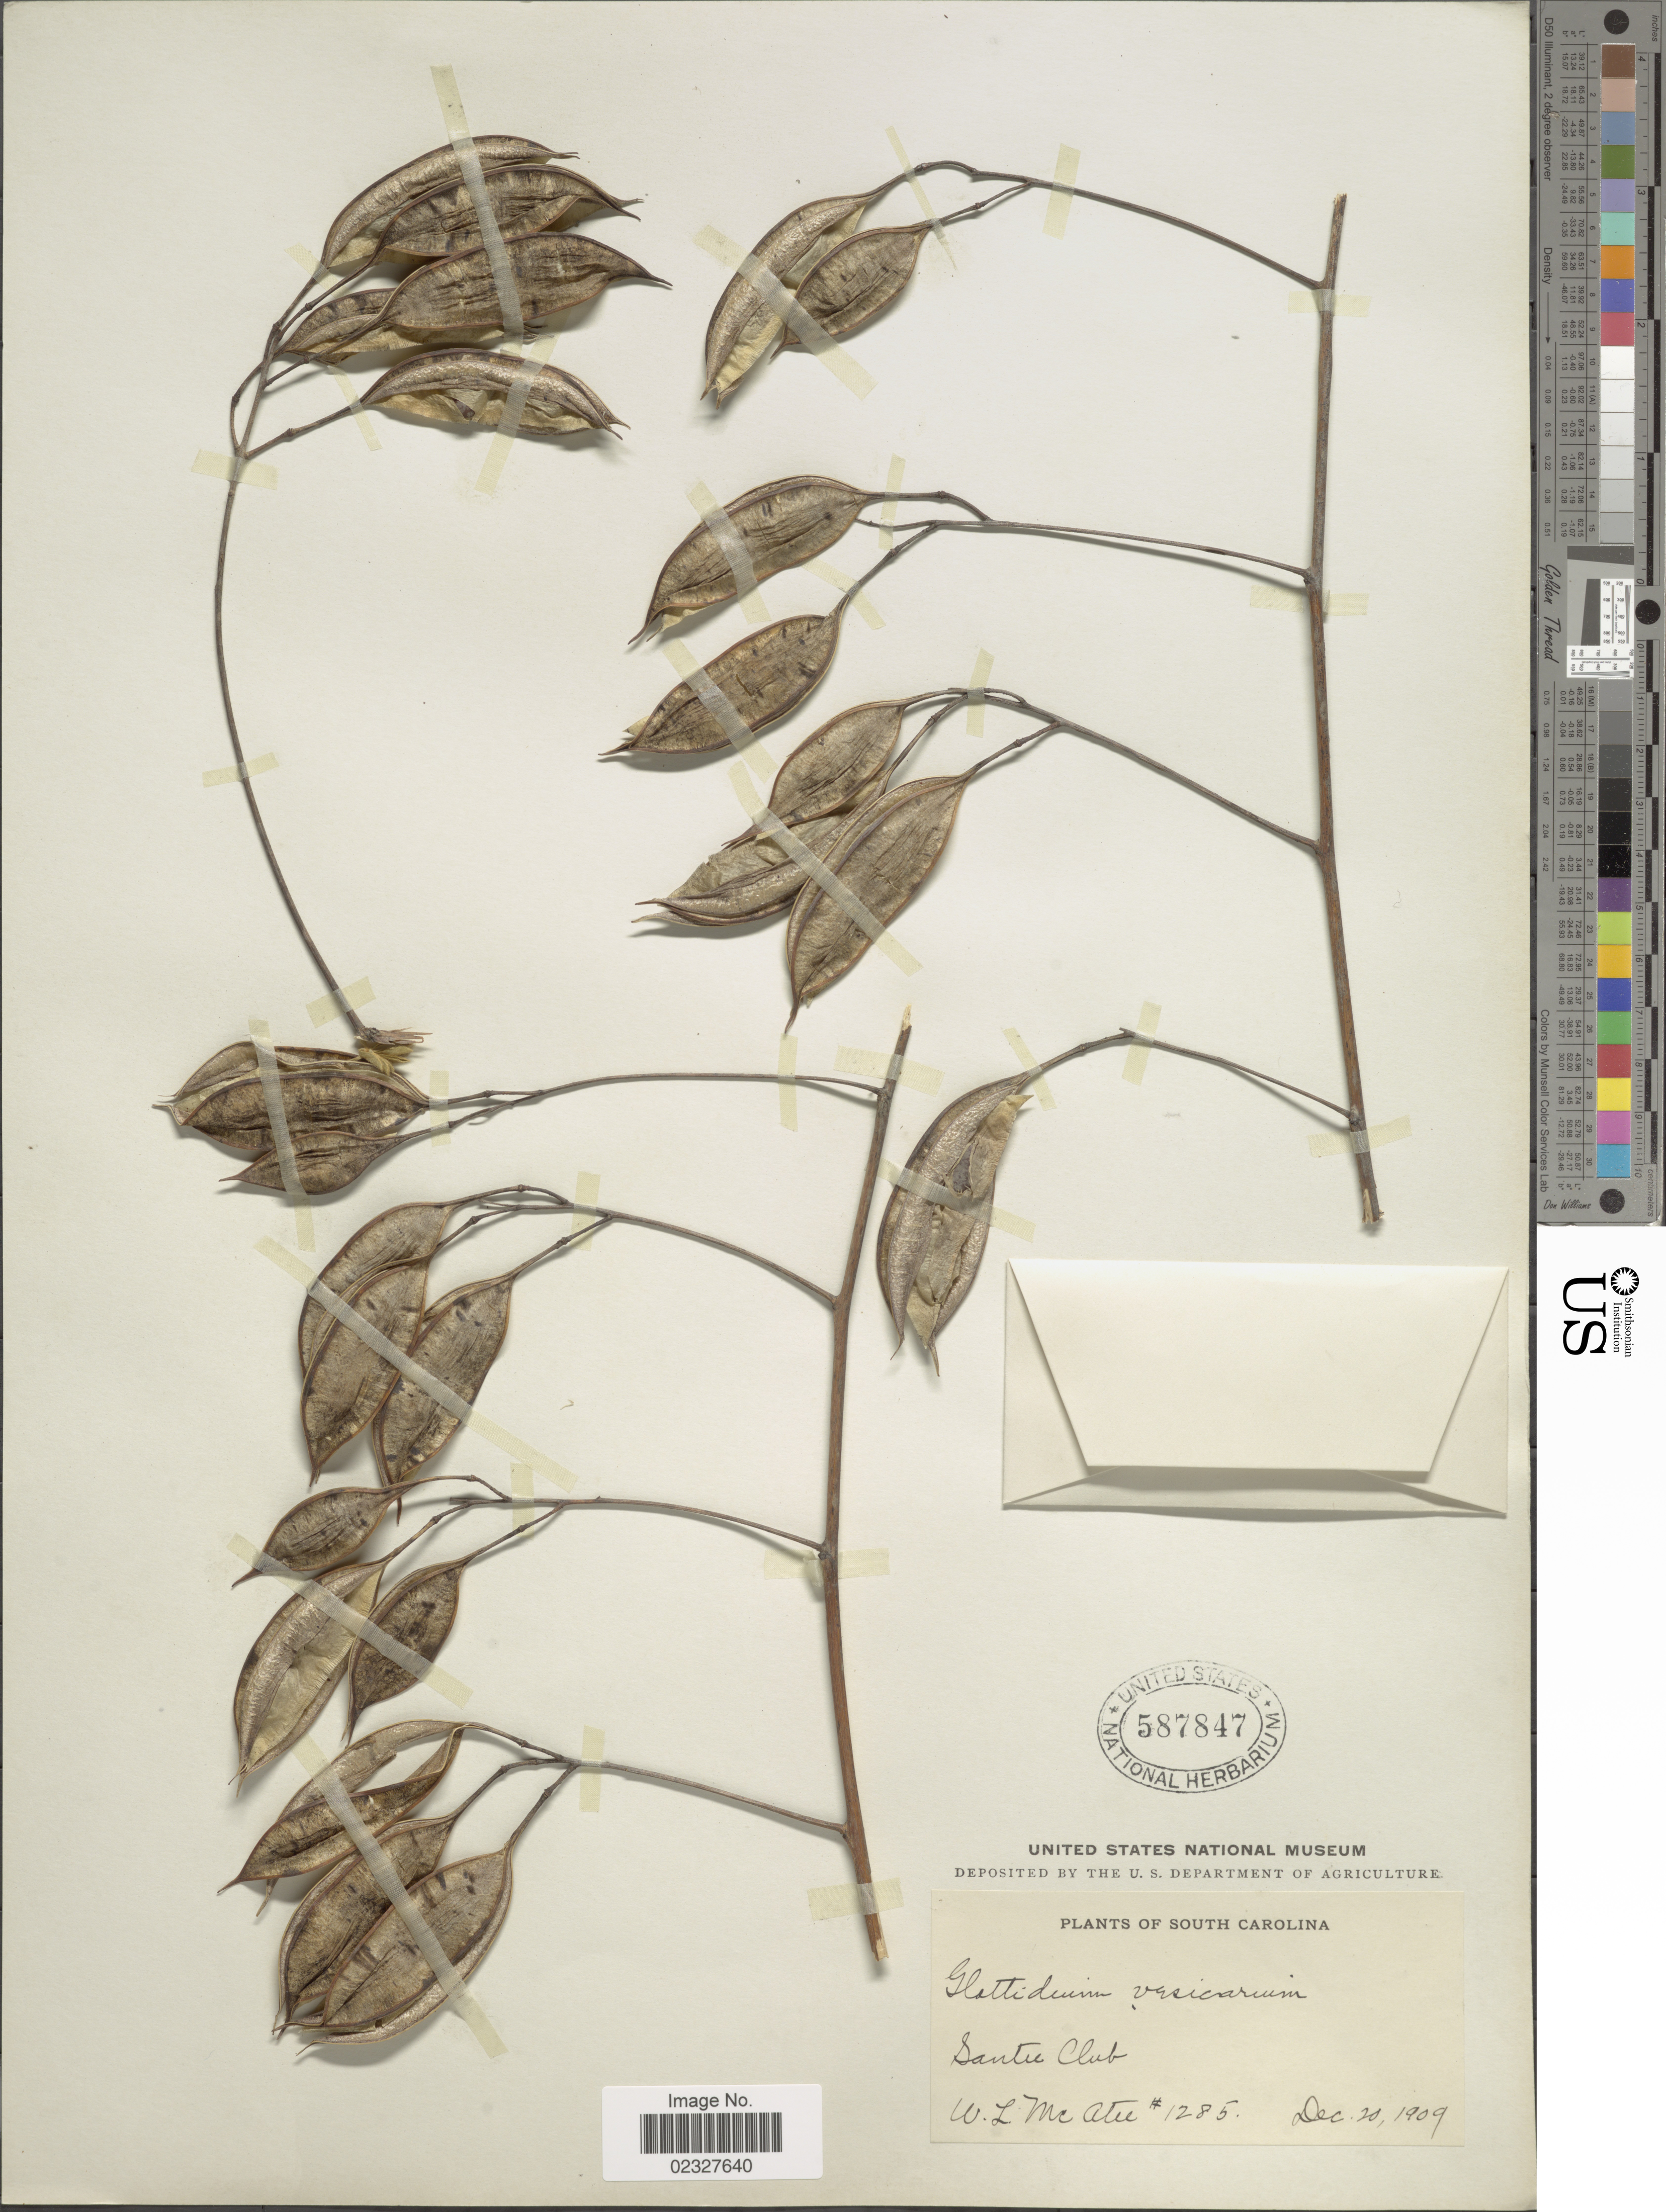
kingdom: Plantae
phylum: Tracheophyta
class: Magnoliopsida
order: Fabales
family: Fabaceae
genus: Sesbania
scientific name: Sesbania vesicaria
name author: (Jacq.) Elliott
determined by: Strong, Mark T., (BOT), Smithsonian Institution - National Museum of Natural History (UNITED STATES)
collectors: W. McAtee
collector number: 1285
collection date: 1909-12-20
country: United States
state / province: South Carolina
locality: Santee Club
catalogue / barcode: US 587847